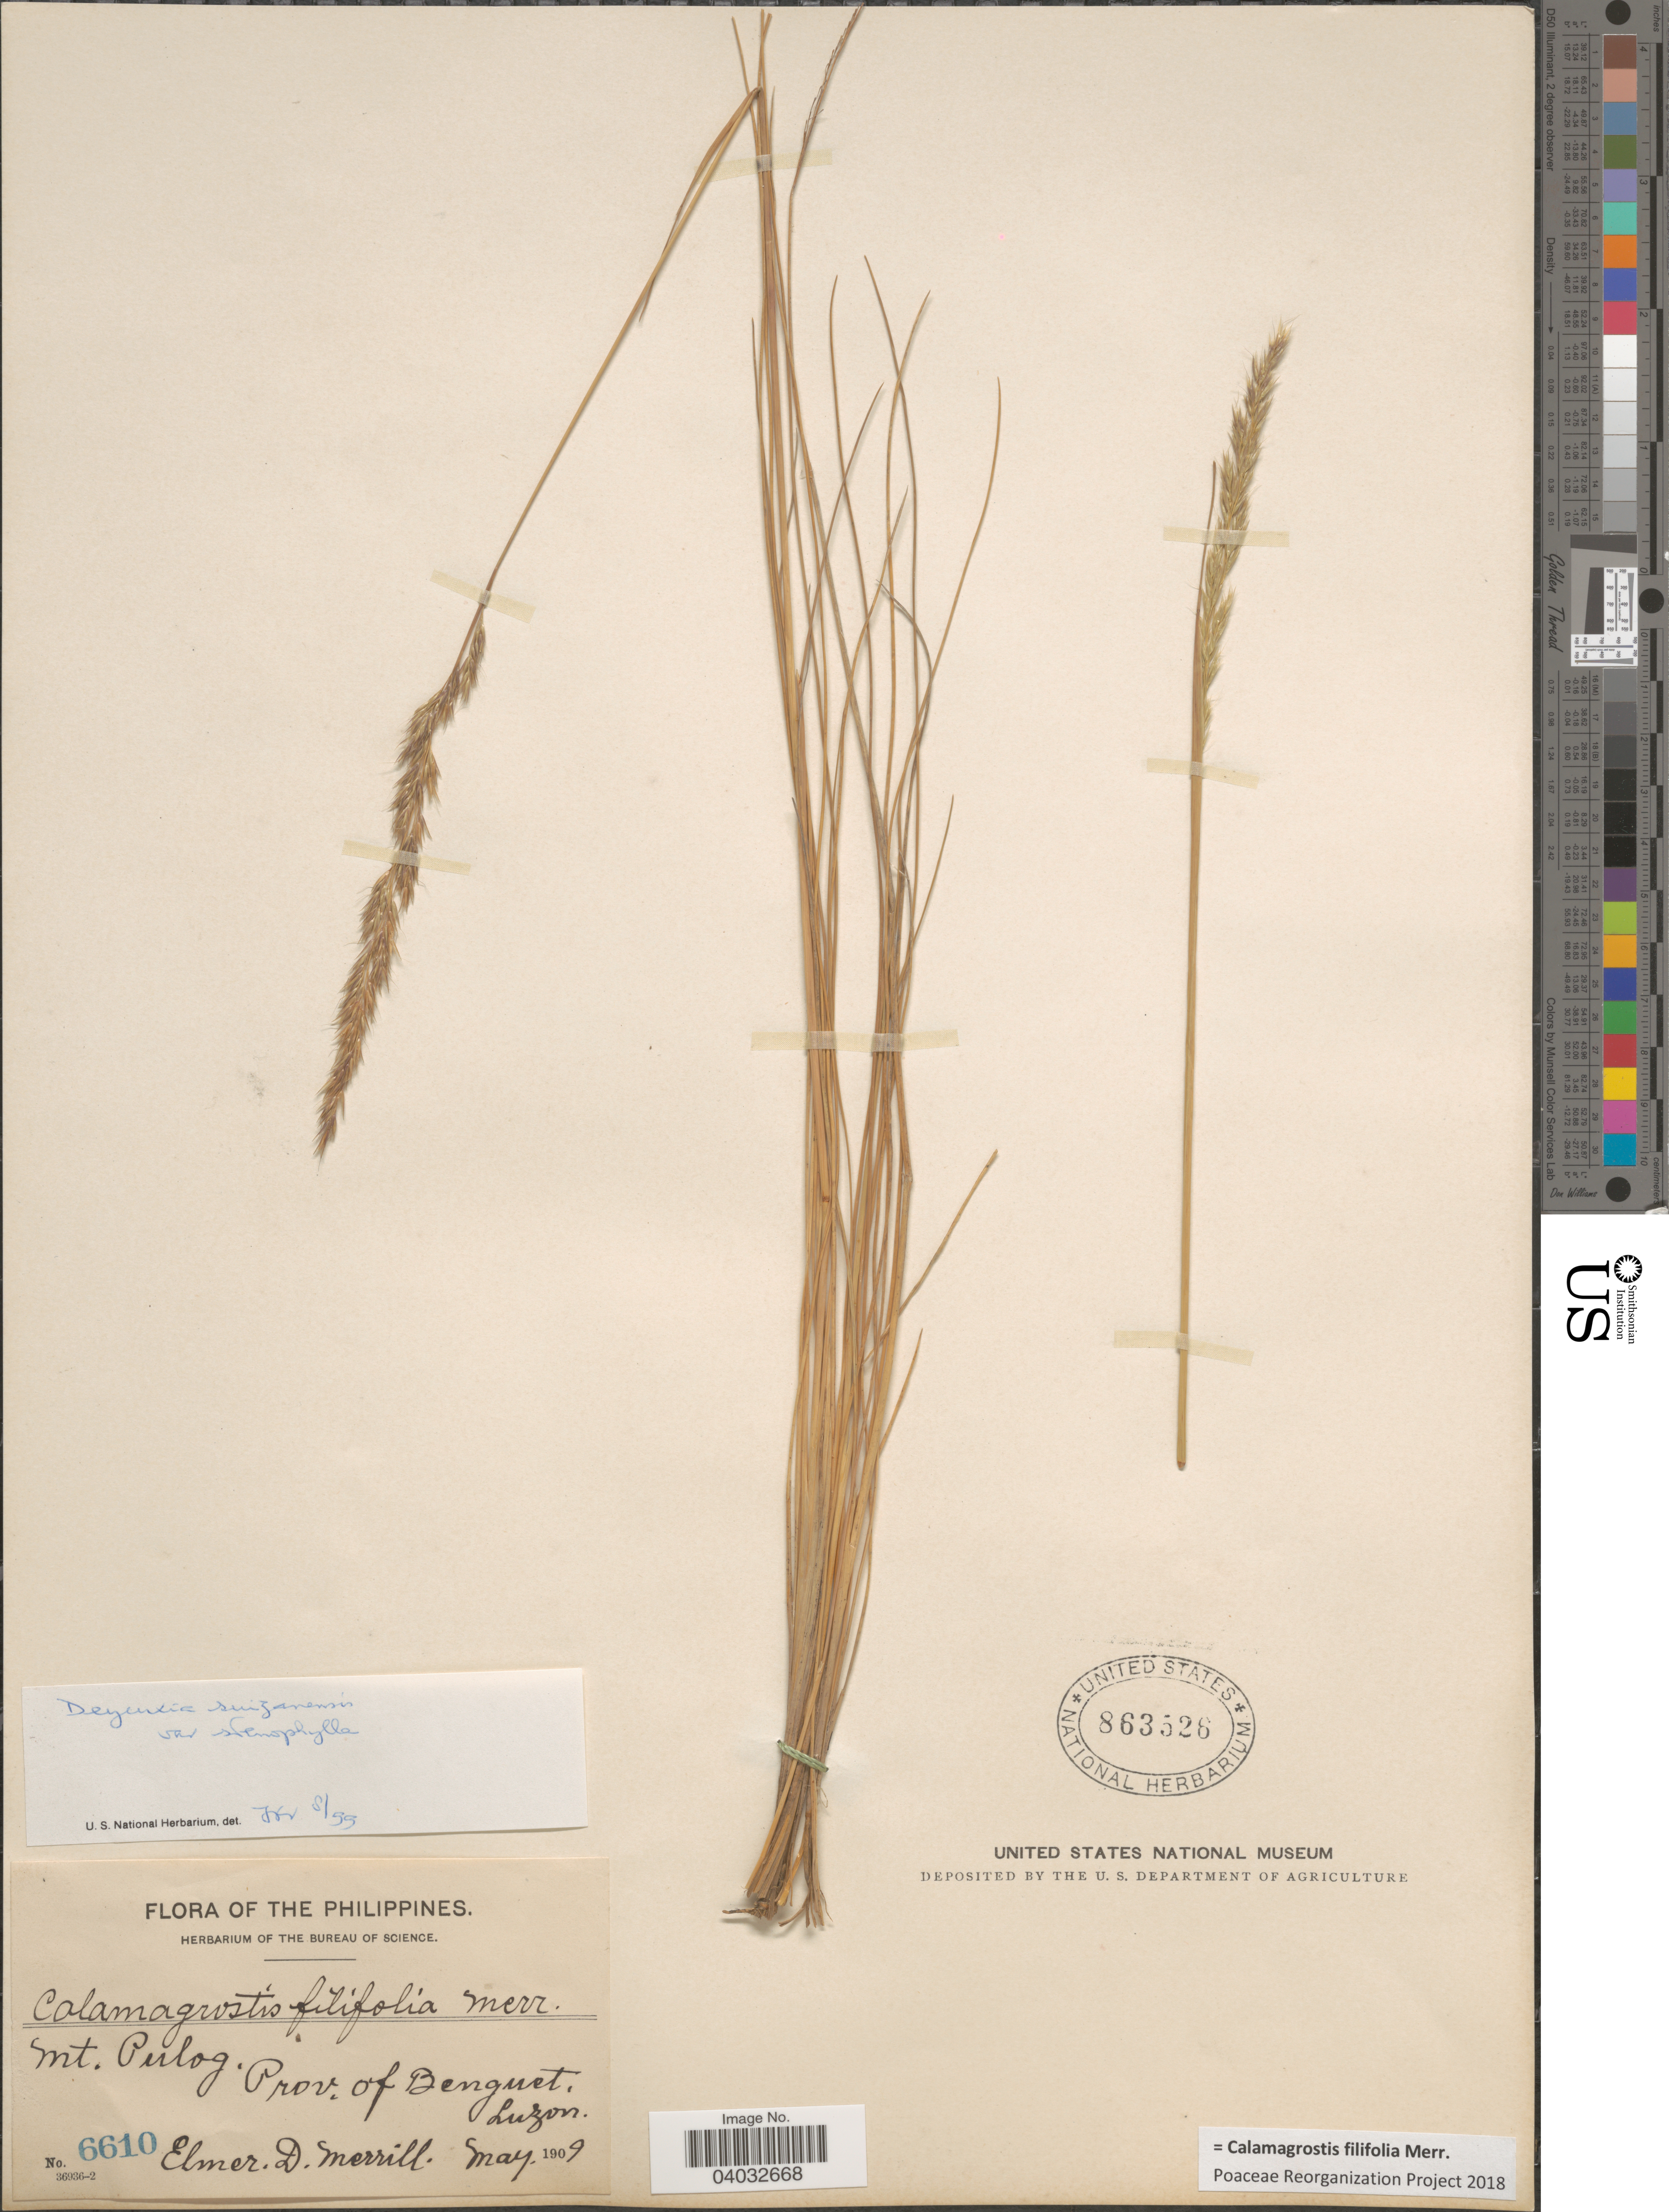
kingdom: Plantae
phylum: Tracheophyta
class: Liliopsida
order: Poales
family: Poaceae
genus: Calamagrostis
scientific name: Calamagrostis filifolia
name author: Merr.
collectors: E. D. Merrill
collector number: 6610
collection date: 1909-05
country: Philippines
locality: The Philippines. Mt. Pulog. Prov. of Benguet, Luzon.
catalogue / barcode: US 863526